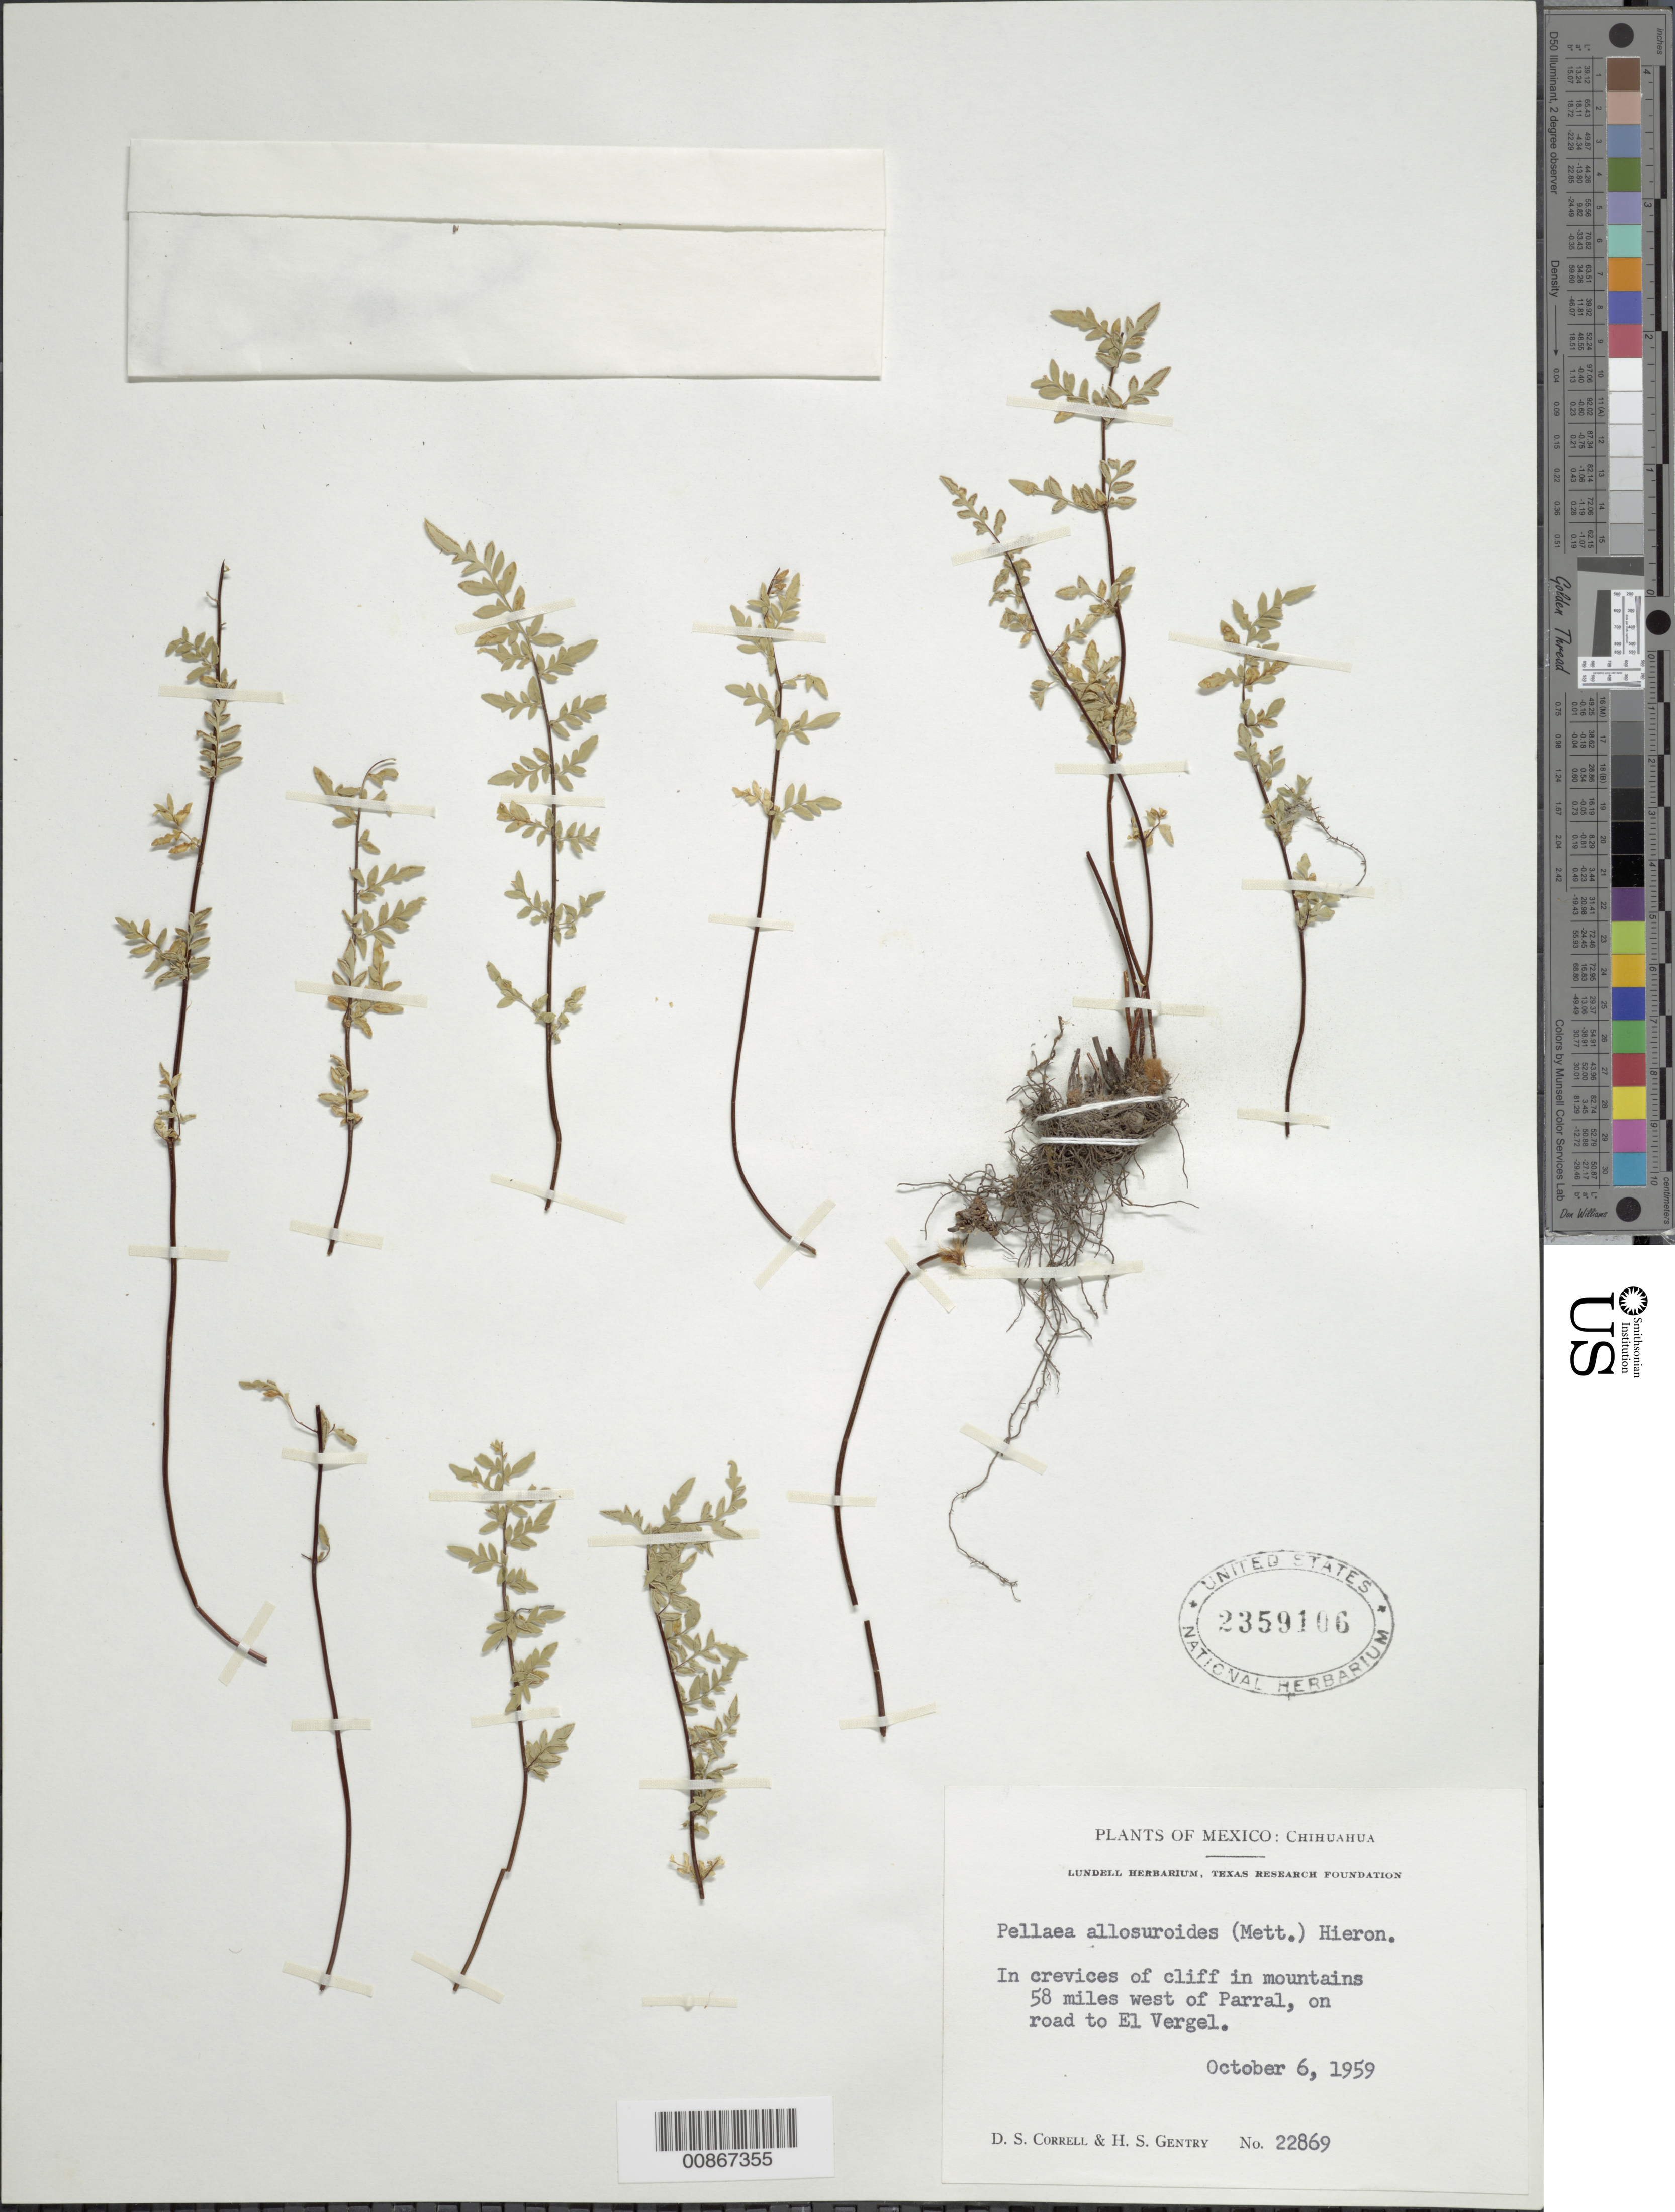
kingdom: Plantae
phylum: Tracheophyta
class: Polypodiopsida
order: Polypodiales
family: Pteridaceae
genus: Myriopteris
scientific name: Myriopteris allosuroides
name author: (Mett.) Grusz & Windham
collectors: D. S. Correll & H. S. Gentry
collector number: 22869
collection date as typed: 06 Oct 1959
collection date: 1959-10-06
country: Mexico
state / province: Chihuahua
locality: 58 miles west of Parral, on road to El Vergel.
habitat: In crevices of cliff in mountains.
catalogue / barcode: US 2359106